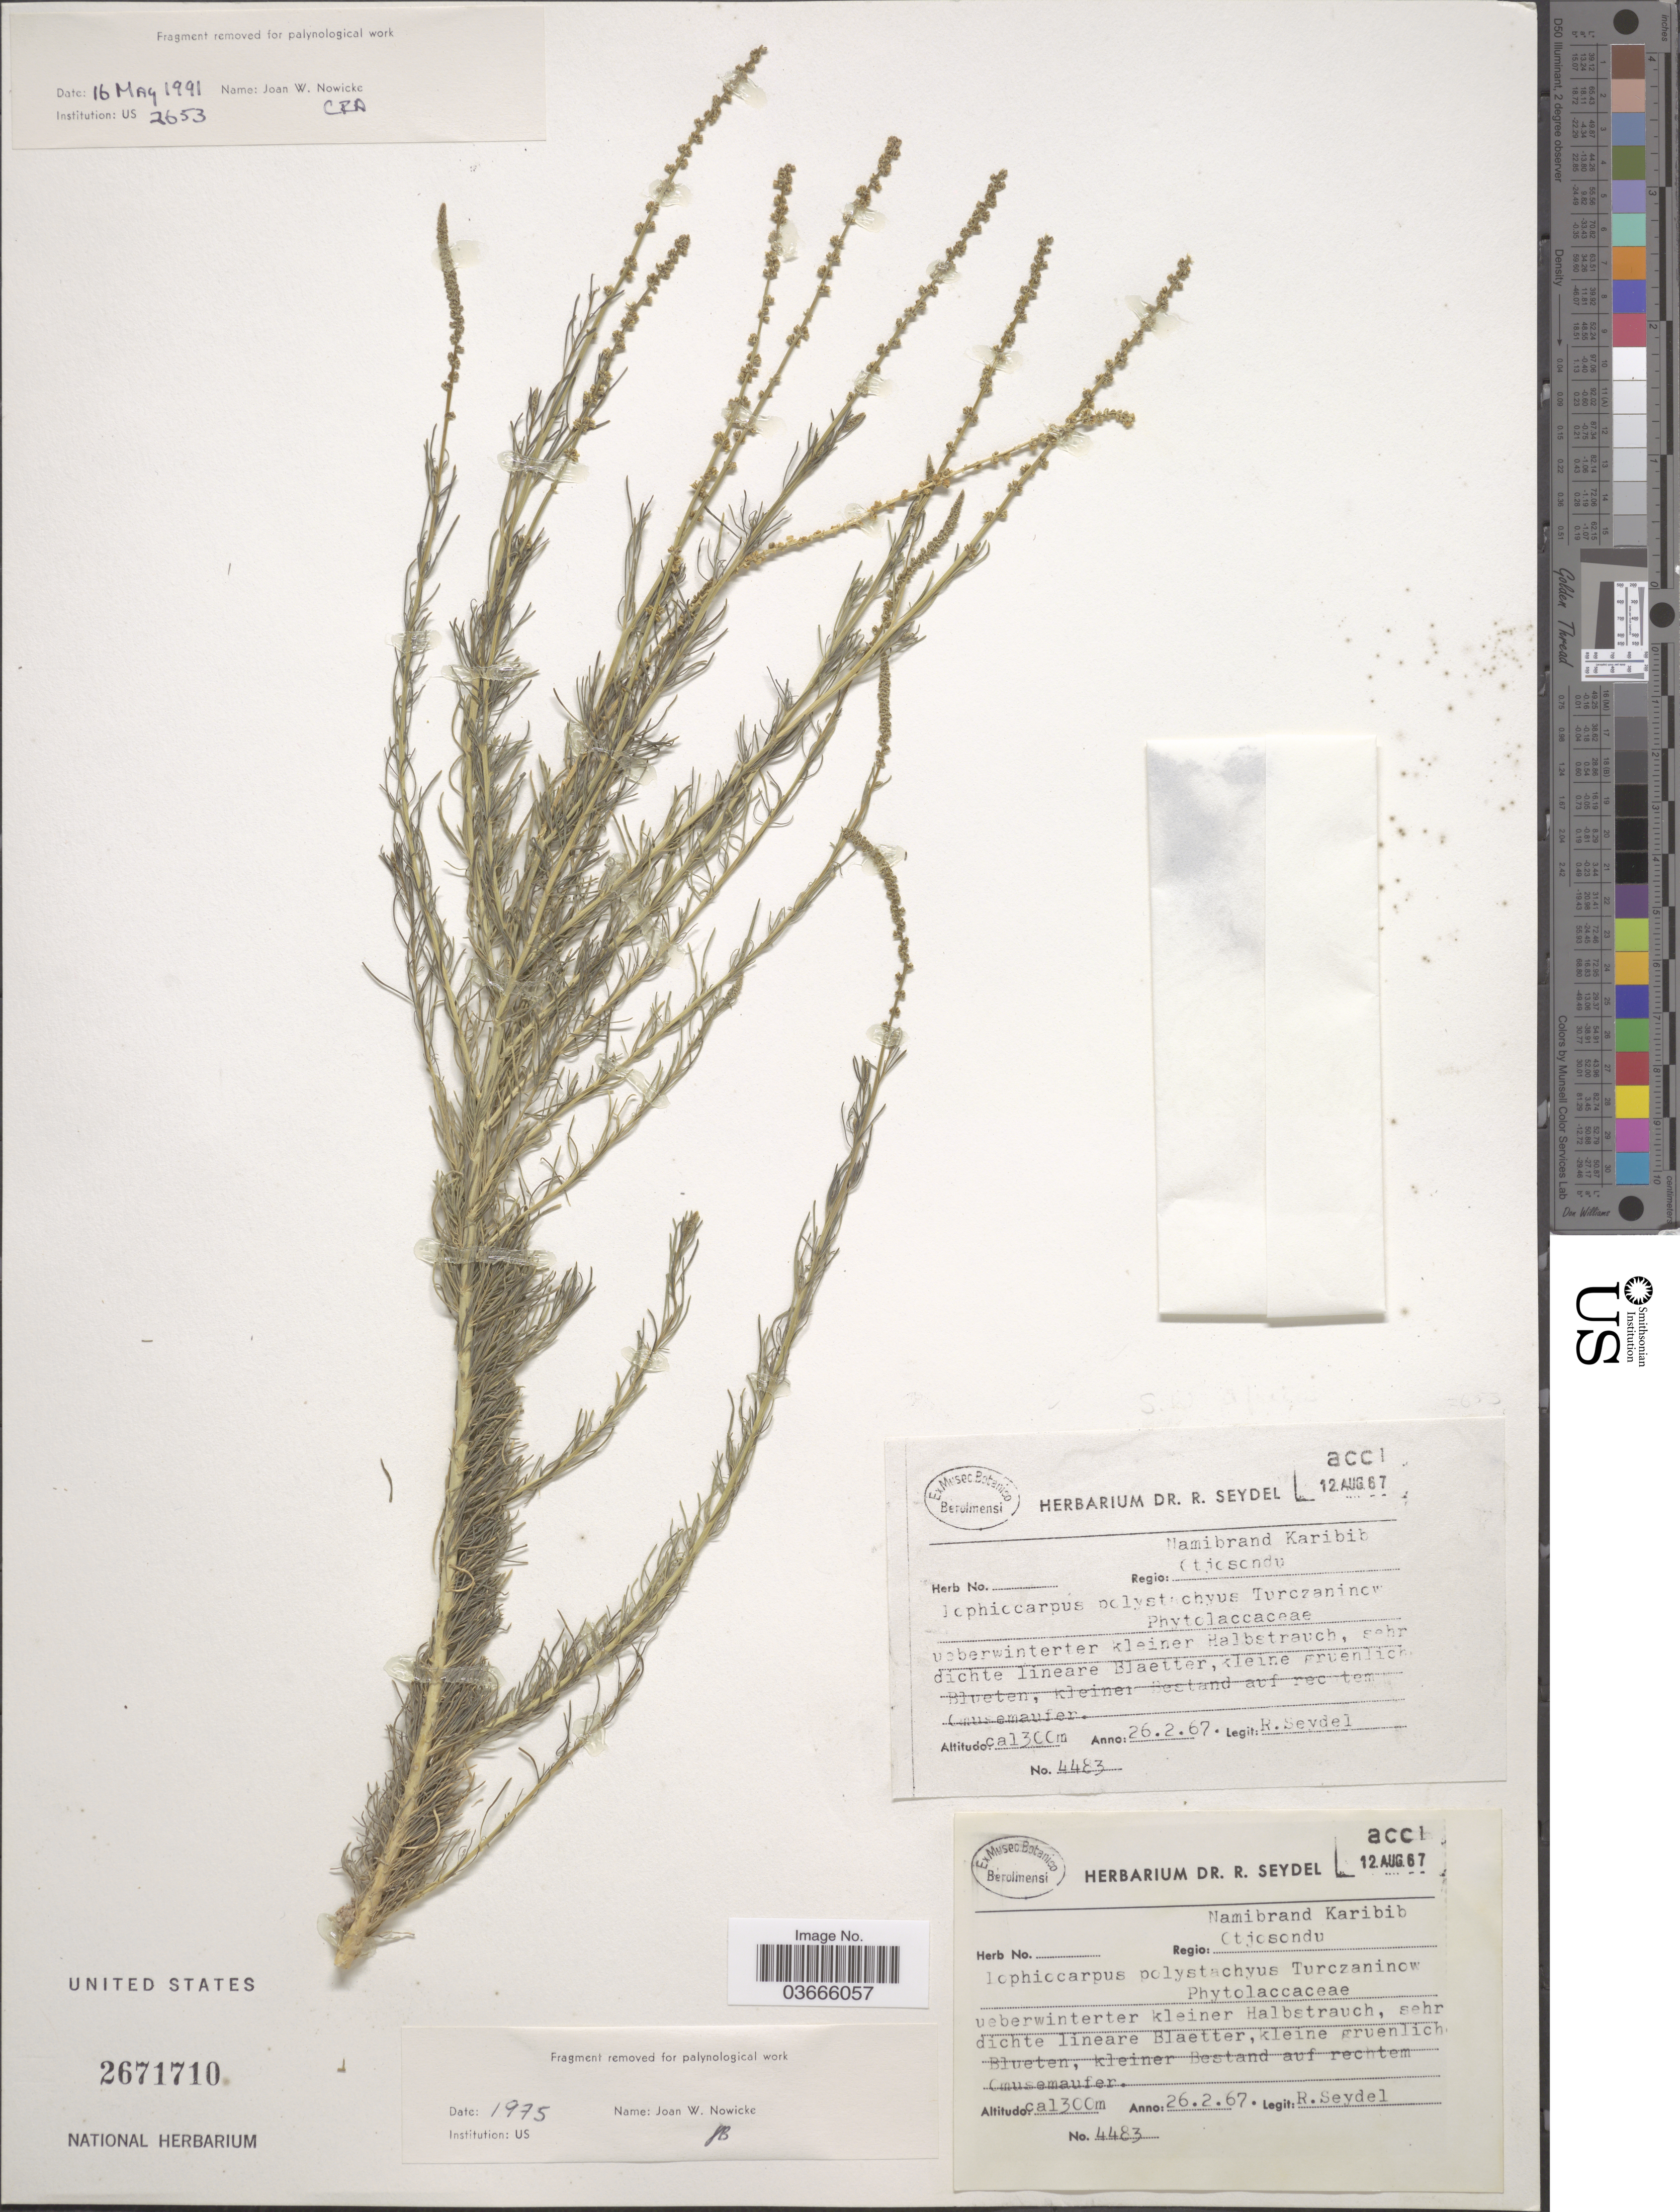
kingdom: Plantae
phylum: Tracheophyta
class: Magnoliopsida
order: Caryophyllales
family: Lophiocarpaceae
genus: Lophiocarpus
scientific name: Lophiocarpus polystachyus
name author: Turcz.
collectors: R. Seydel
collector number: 4483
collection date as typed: Transcribed d/m/y: 26/2/67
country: Namibia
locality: Regio Namibrand. Karibib Otjosondu.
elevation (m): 1300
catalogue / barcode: US 2671710